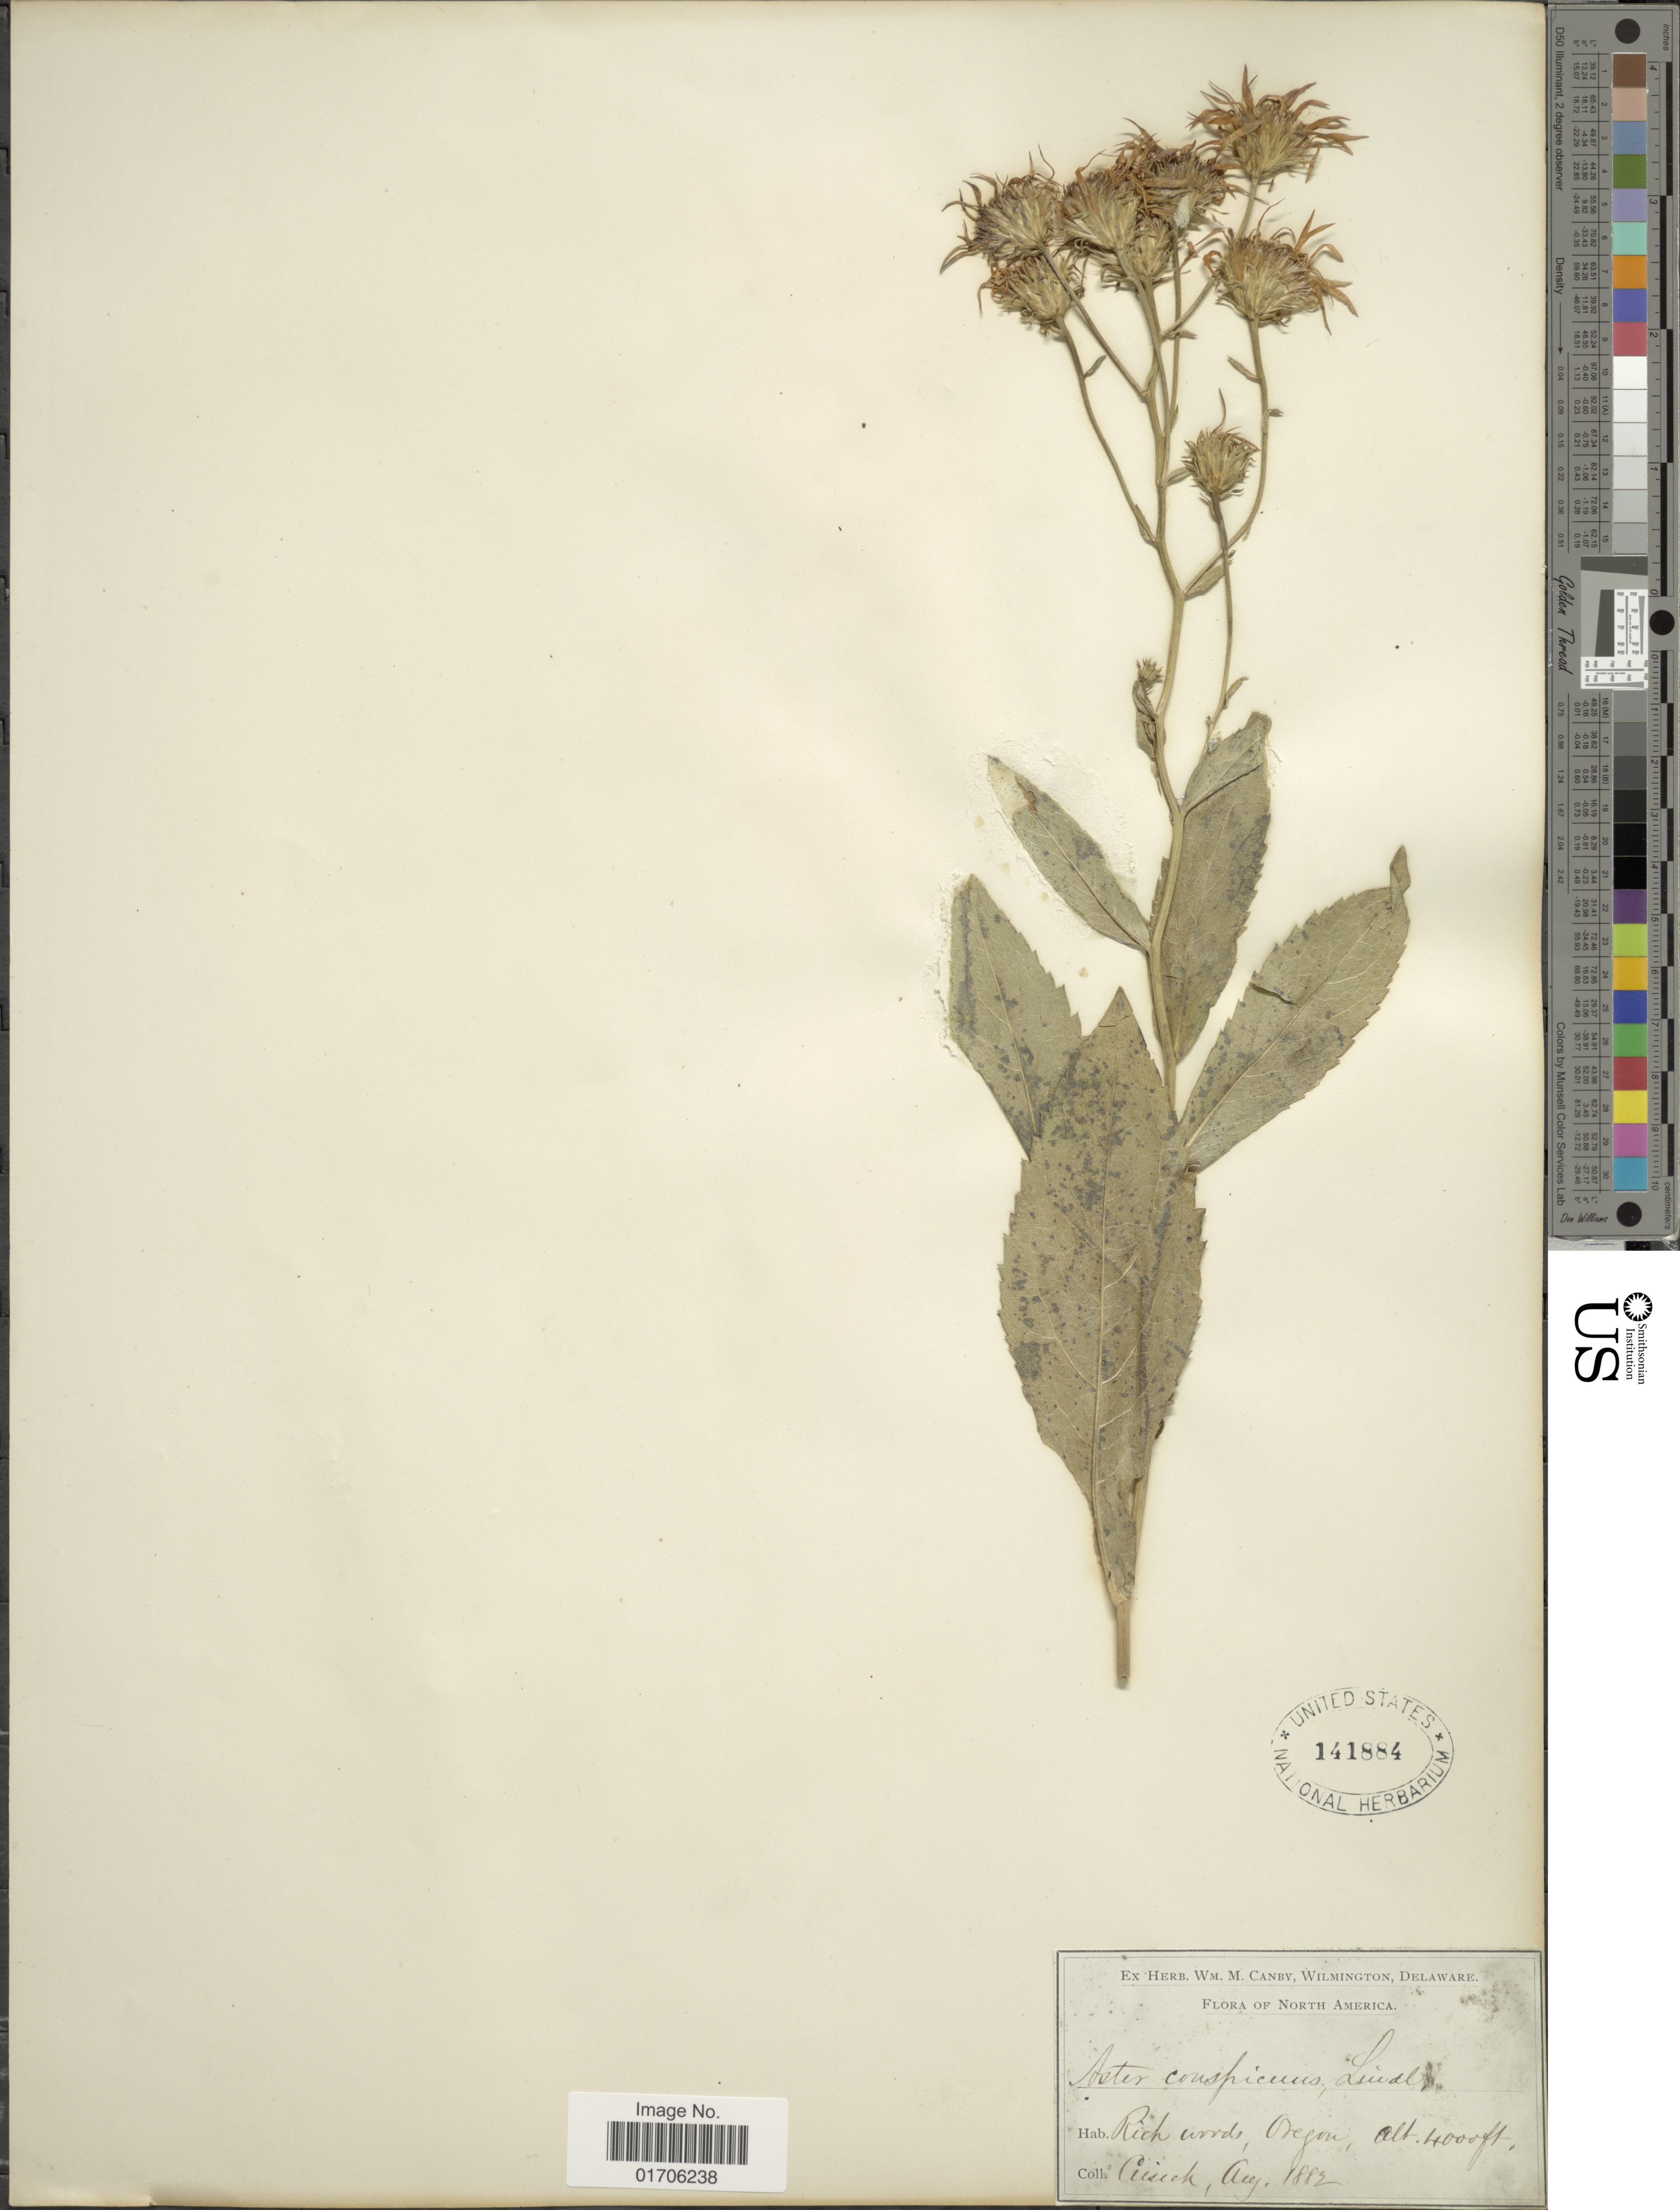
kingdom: Plantae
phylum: Tracheophyta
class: Magnoliopsida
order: Asterales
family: Asteraceae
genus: Eurybia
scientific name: Eurybia conspicua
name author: (Lindl.) G.L. Nesom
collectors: W. C. Cusick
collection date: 1882-08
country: United States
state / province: Oregon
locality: Rich woods, Oregon.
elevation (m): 1219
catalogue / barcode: US 141884